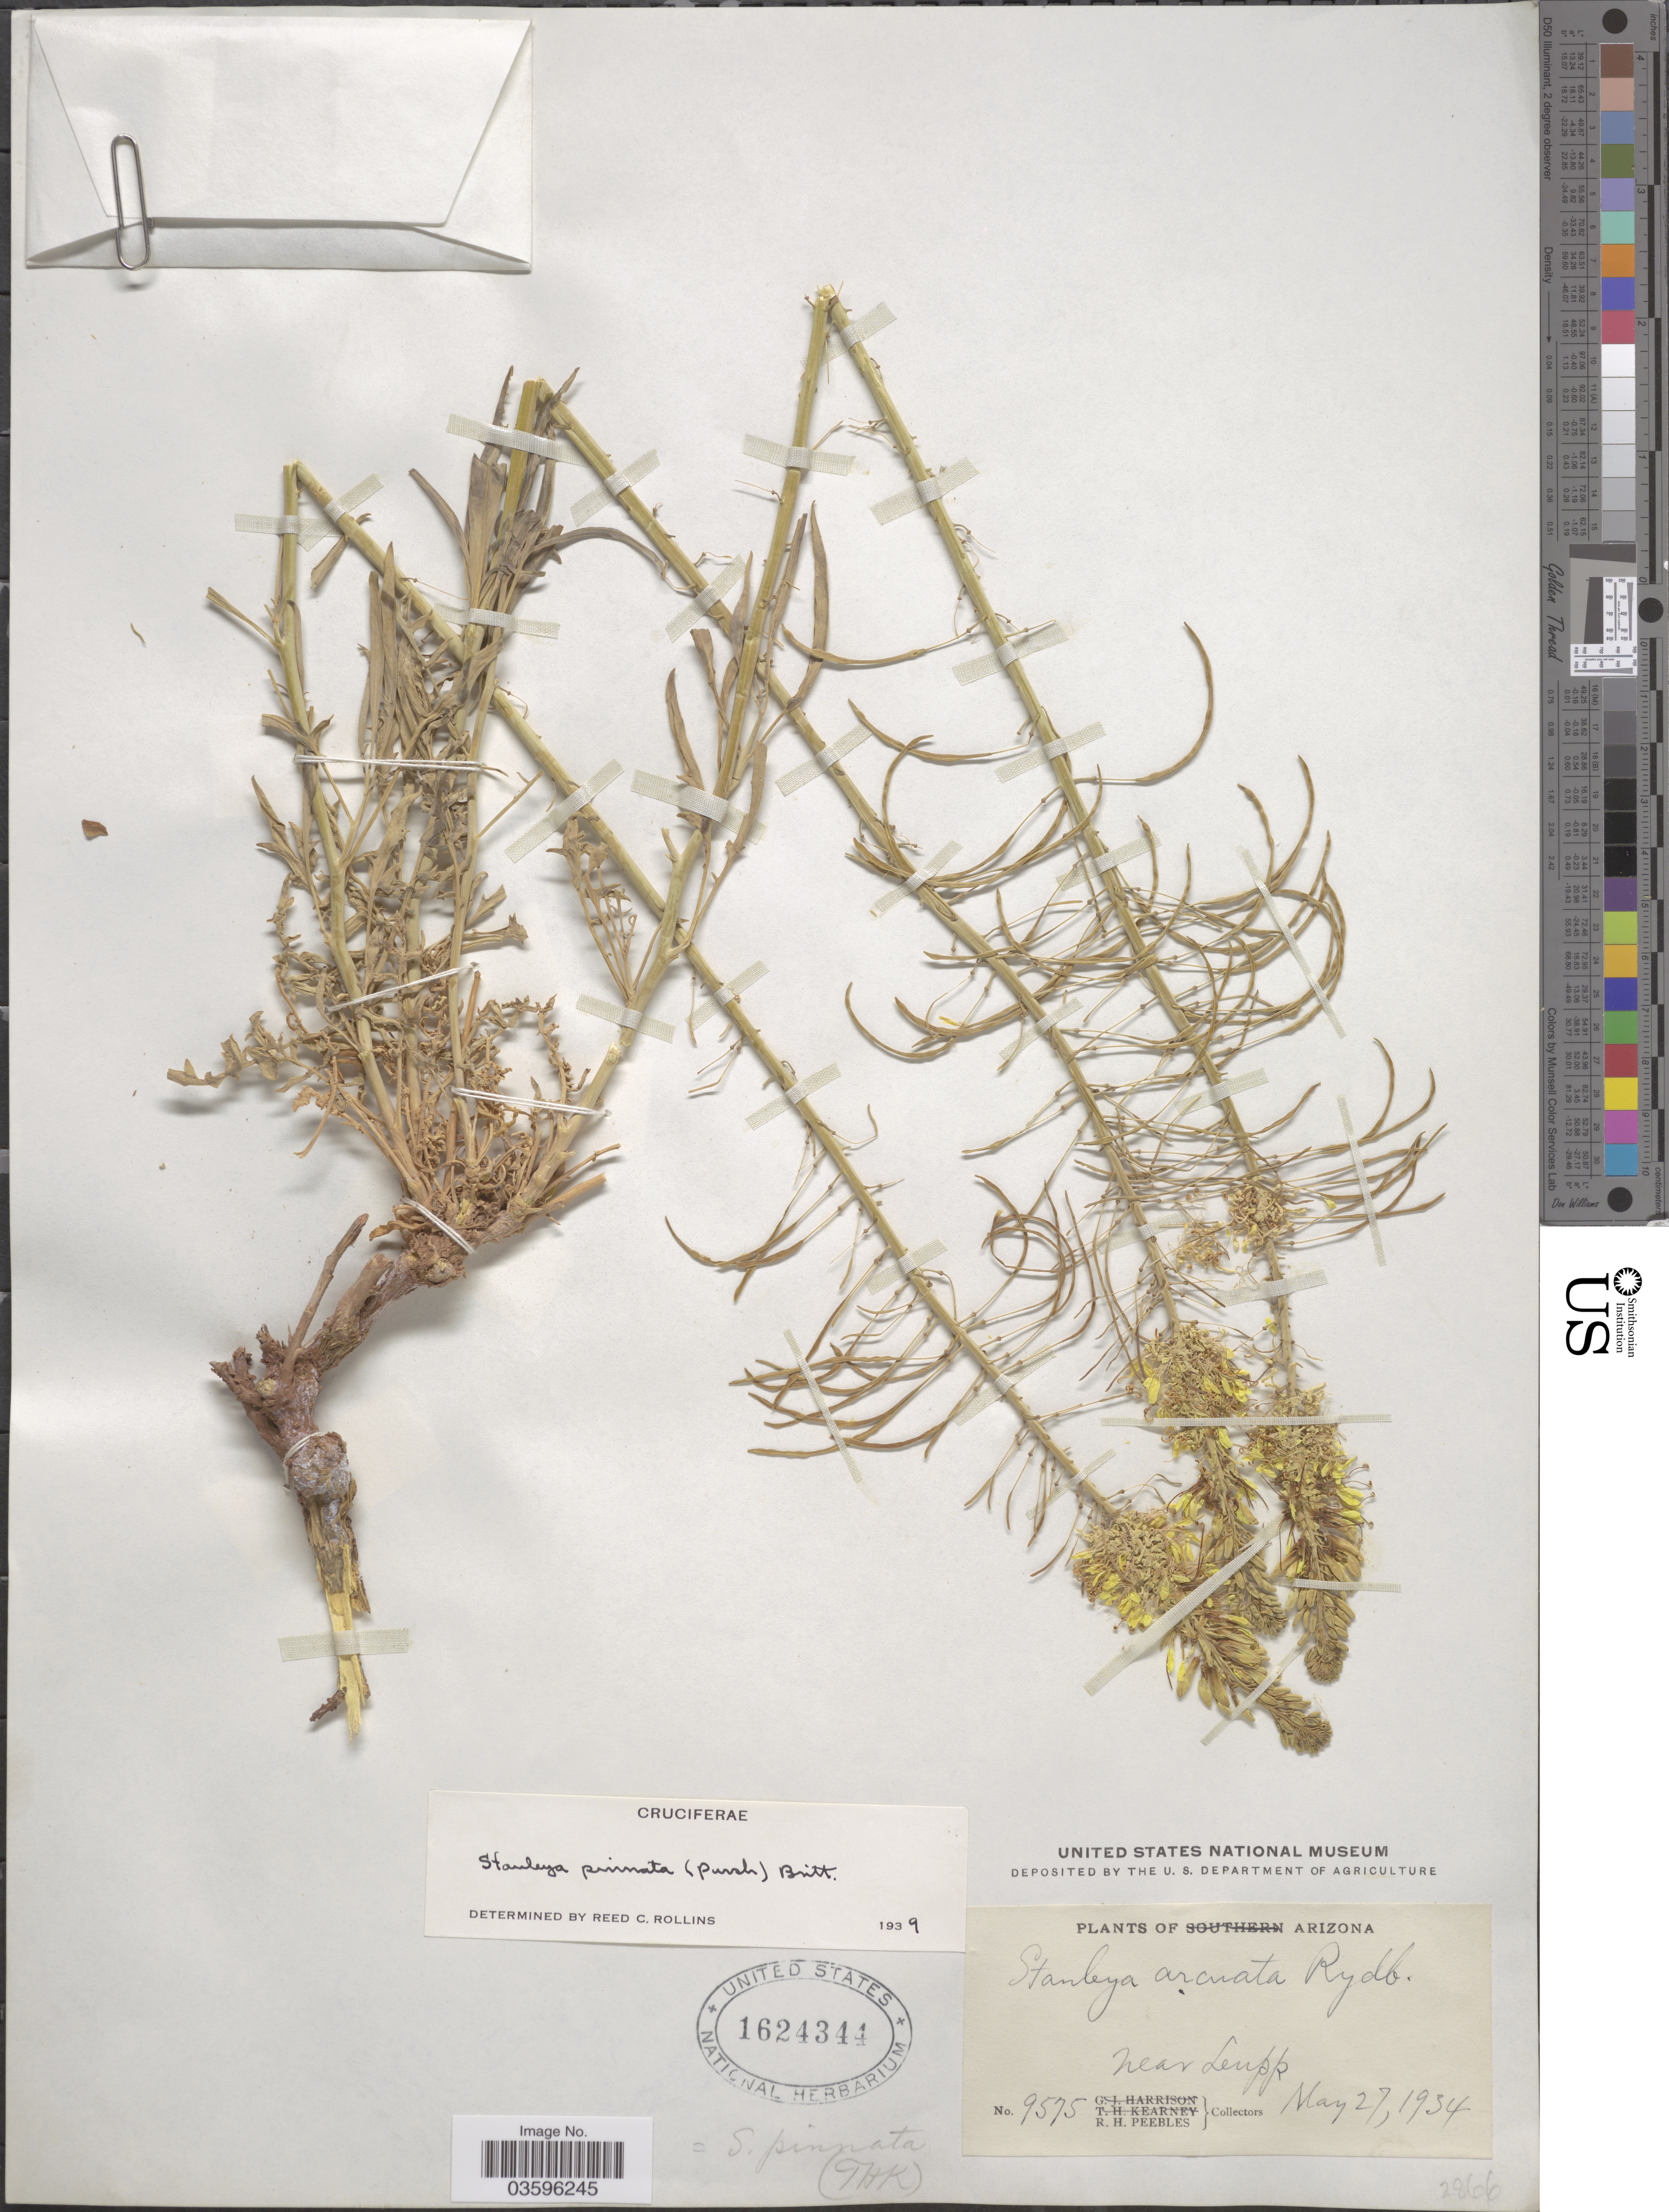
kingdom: Plantae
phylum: Tracheophyta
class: Magnoliopsida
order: Brassicales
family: Brassicaceae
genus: Stanleya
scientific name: Stanleya pinnata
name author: (Pursh) Britton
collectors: R. H. Peebles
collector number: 9575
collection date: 1934-05-27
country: United States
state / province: Arizona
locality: Near Leupp.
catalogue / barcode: US 1624344